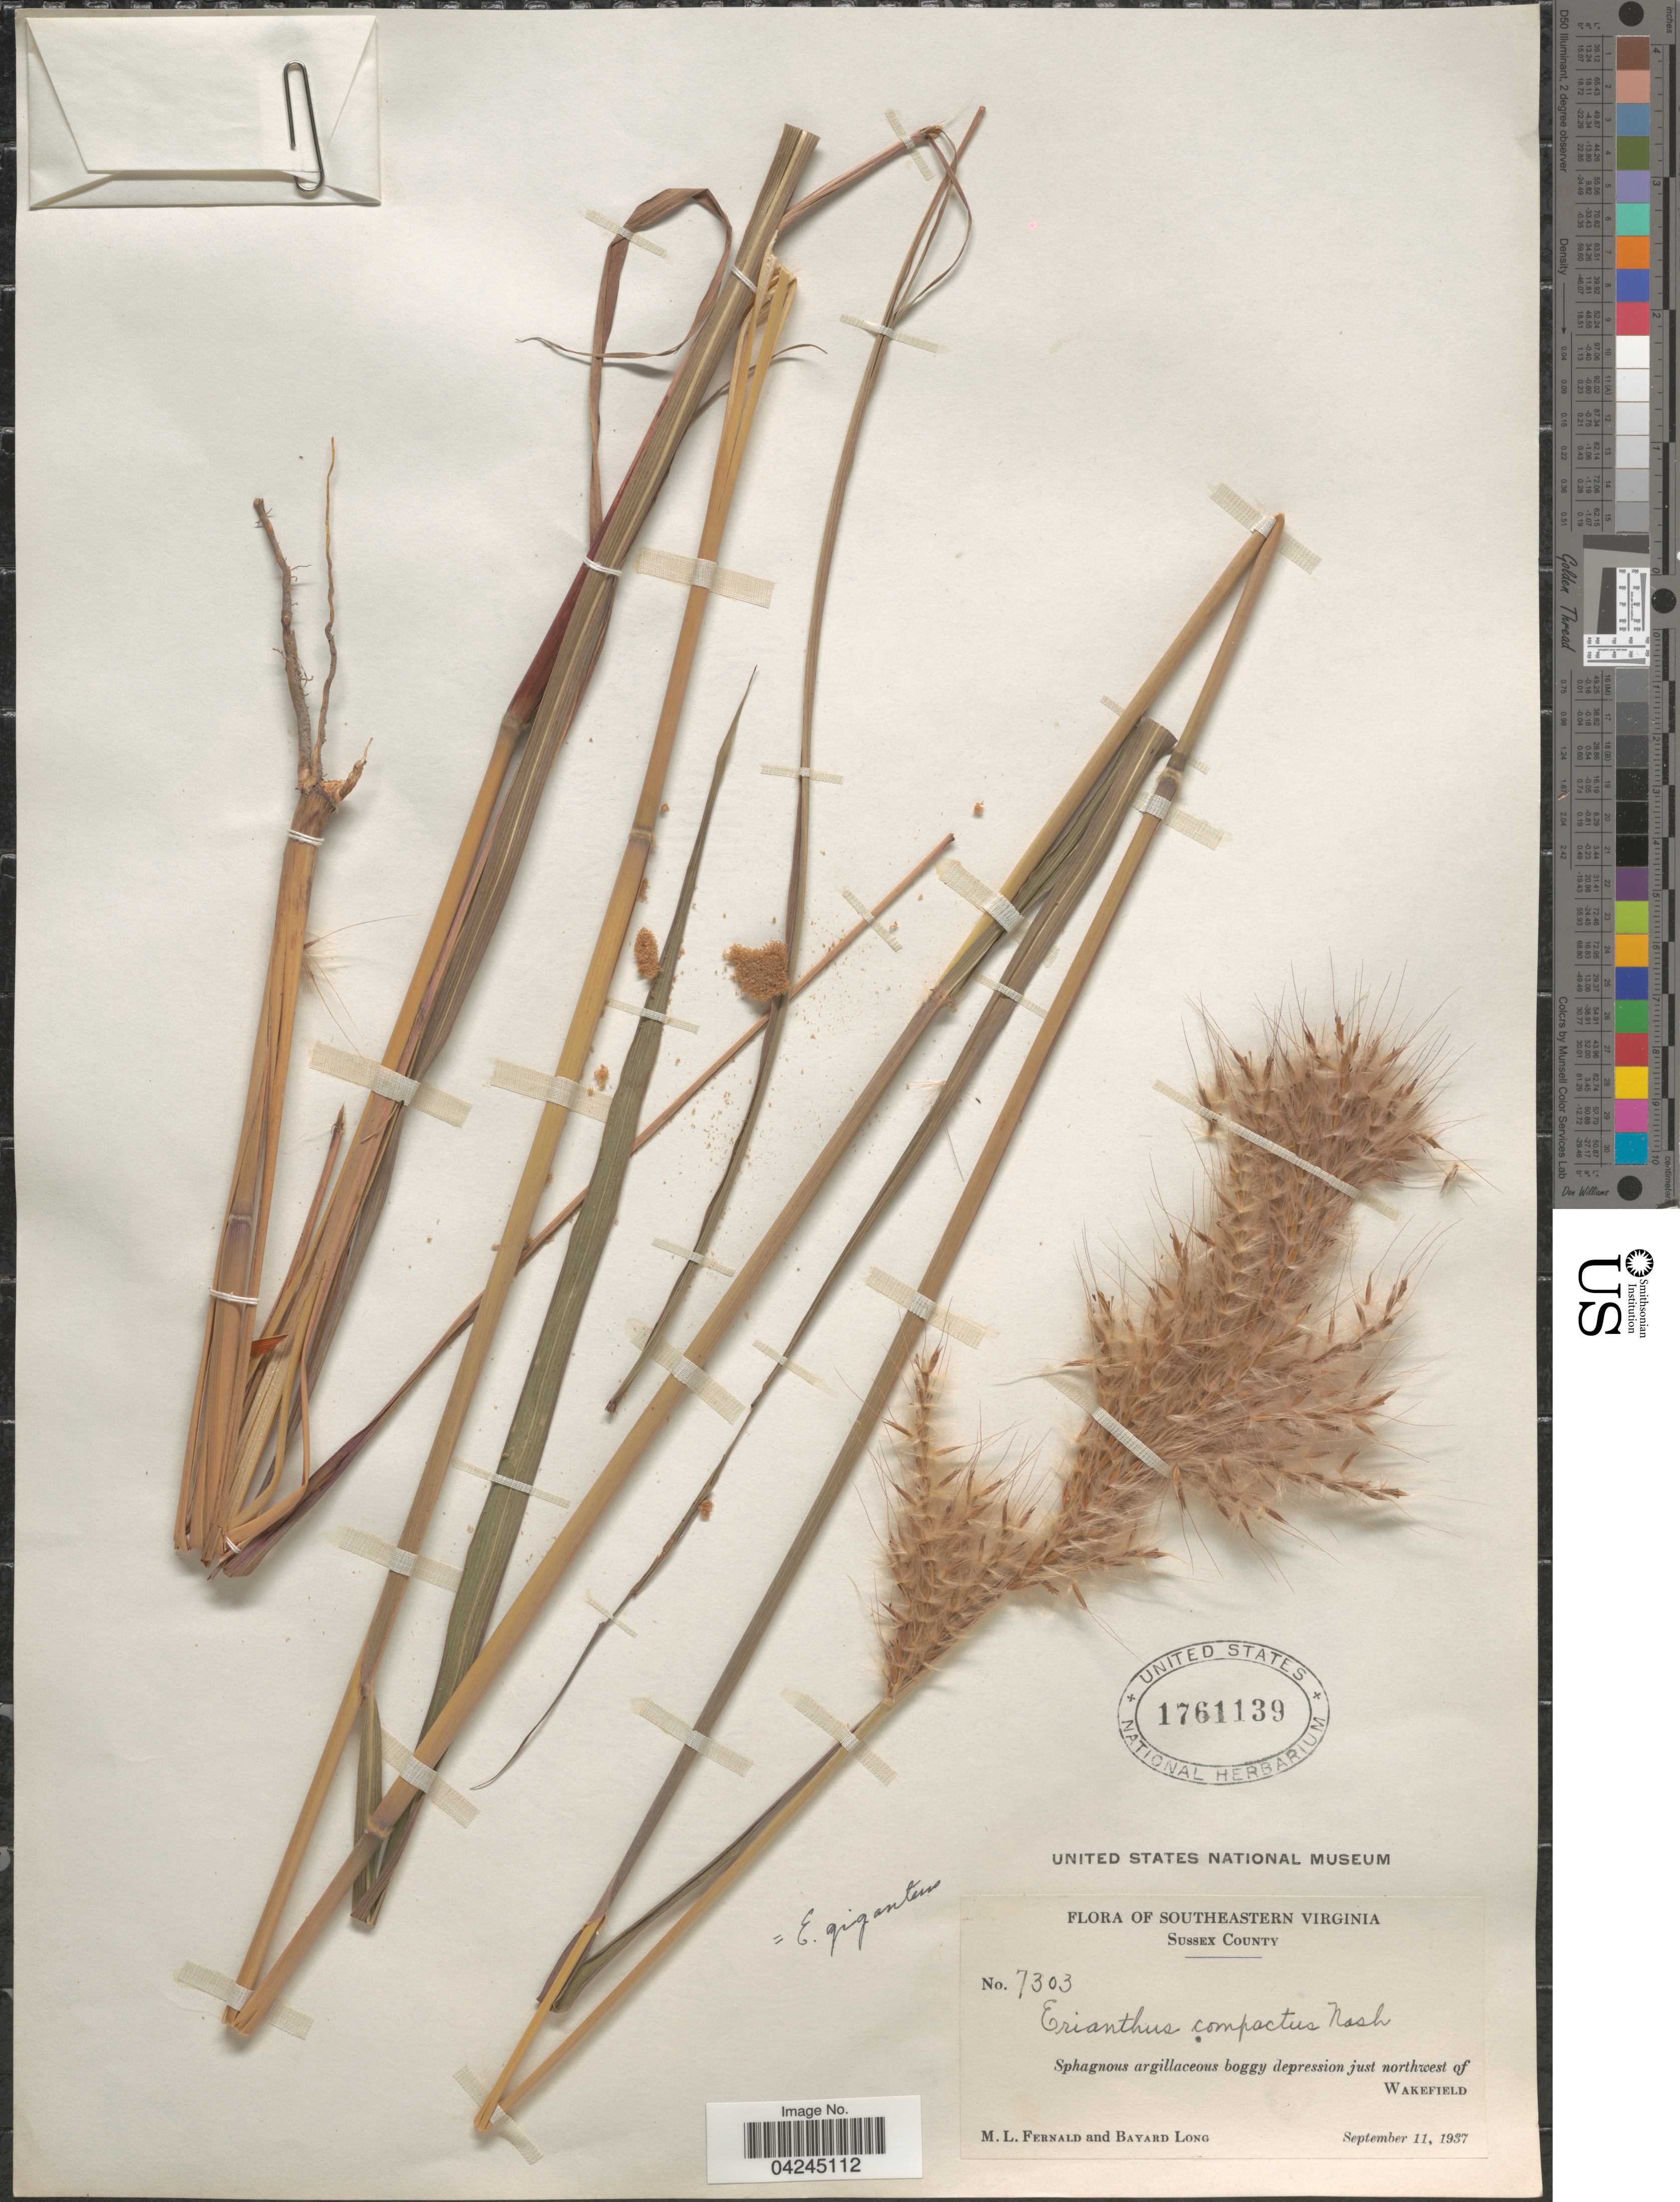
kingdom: Plantae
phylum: Tracheophyta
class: Liliopsida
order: Poales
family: Poaceae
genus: Erianthus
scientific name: Erianthus giganteus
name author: (Walter) P. Beauv.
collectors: M. L. Fernald & B. Long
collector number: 7303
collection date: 1937-09-11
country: United States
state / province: Virginia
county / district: Sussex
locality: Southeastern Virginia. Sussex County. Just northwest of Wakefield.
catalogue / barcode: US 1761139